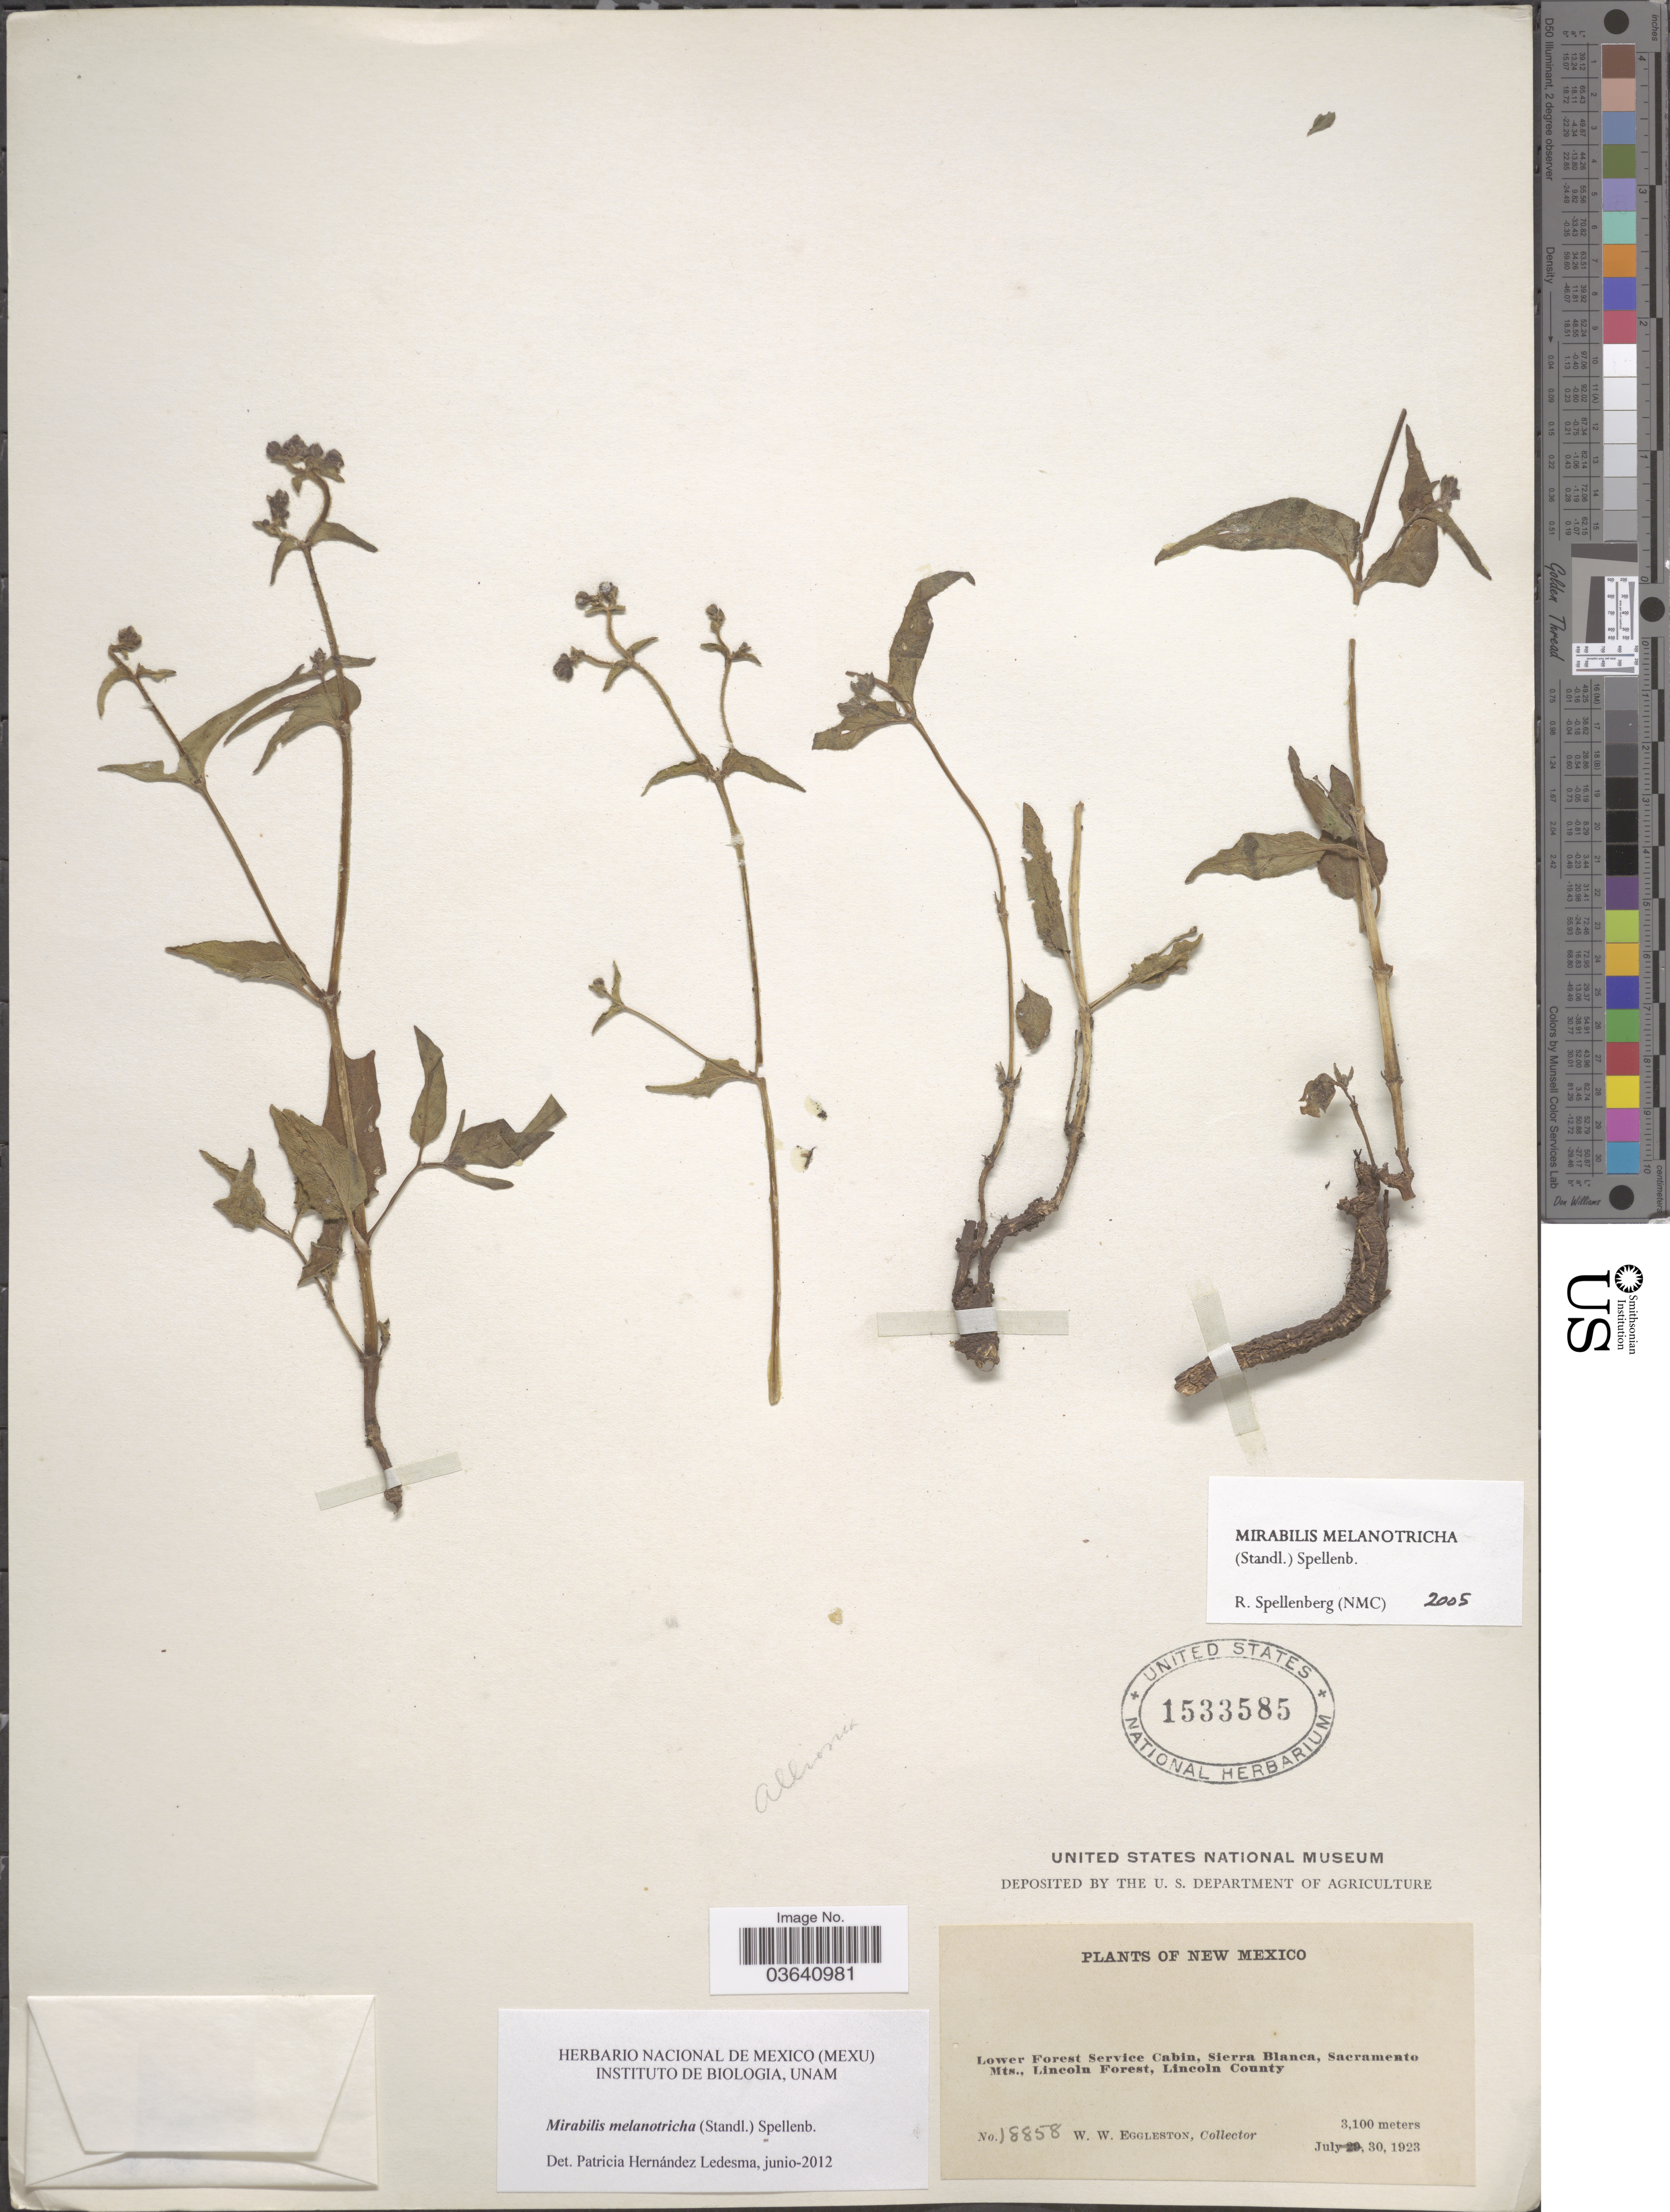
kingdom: Plantae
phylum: Tracheophyta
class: Magnoliopsida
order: Caryophyllales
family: Nyctaginaceae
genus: Mirabilis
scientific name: Mirabilis melanotricha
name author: (Standl.) Spellenb.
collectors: W. W. Eggleston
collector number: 18858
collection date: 1923-07-30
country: United States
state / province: New Mexico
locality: Lower Forest Service Cabin, Sierra Blanca, Sacramento Mts., Lincoln Forest, Lincoln County.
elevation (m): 3100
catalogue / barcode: US 1533585